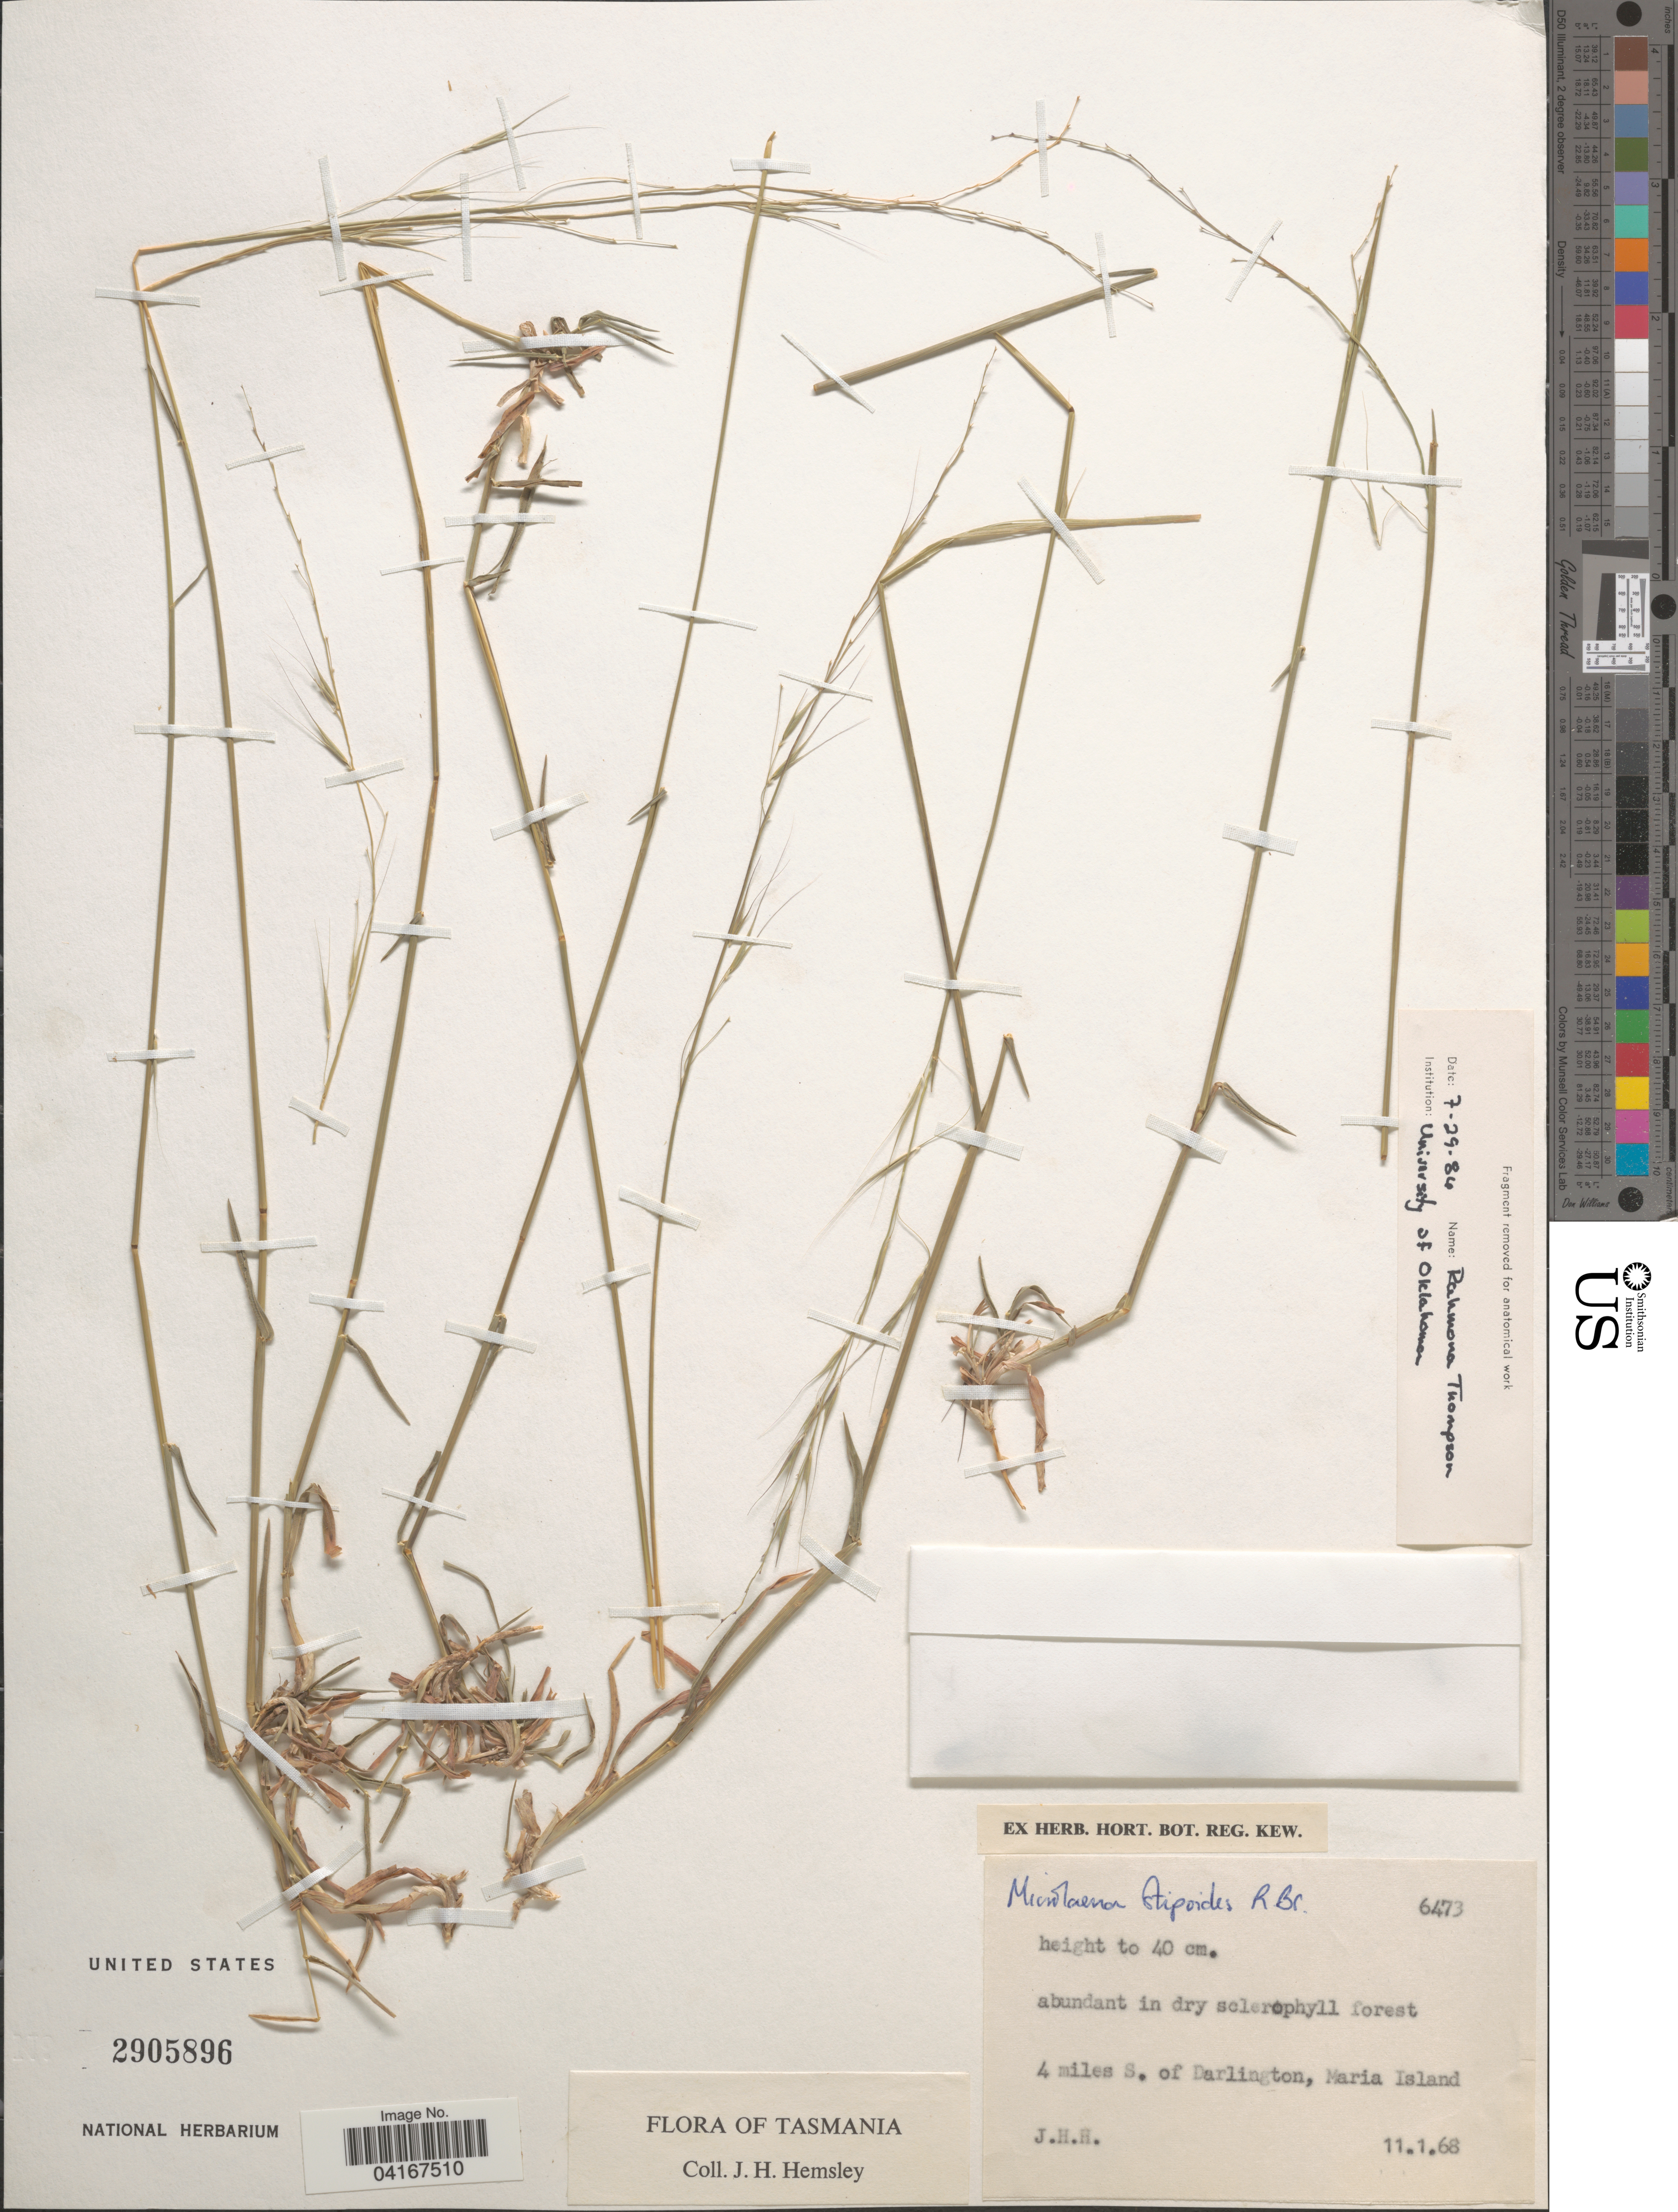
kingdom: Plantae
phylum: Tracheophyta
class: Liliopsida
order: Poales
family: Poaceae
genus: Microlaena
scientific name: Microlaena stipoides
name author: (Labill.) R. Br.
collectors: J. H. H.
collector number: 6673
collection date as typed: Transcribed d/m/y: 1/1/68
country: Australia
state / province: Tasmania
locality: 4 miles S. of Darlington.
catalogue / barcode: US 2905896